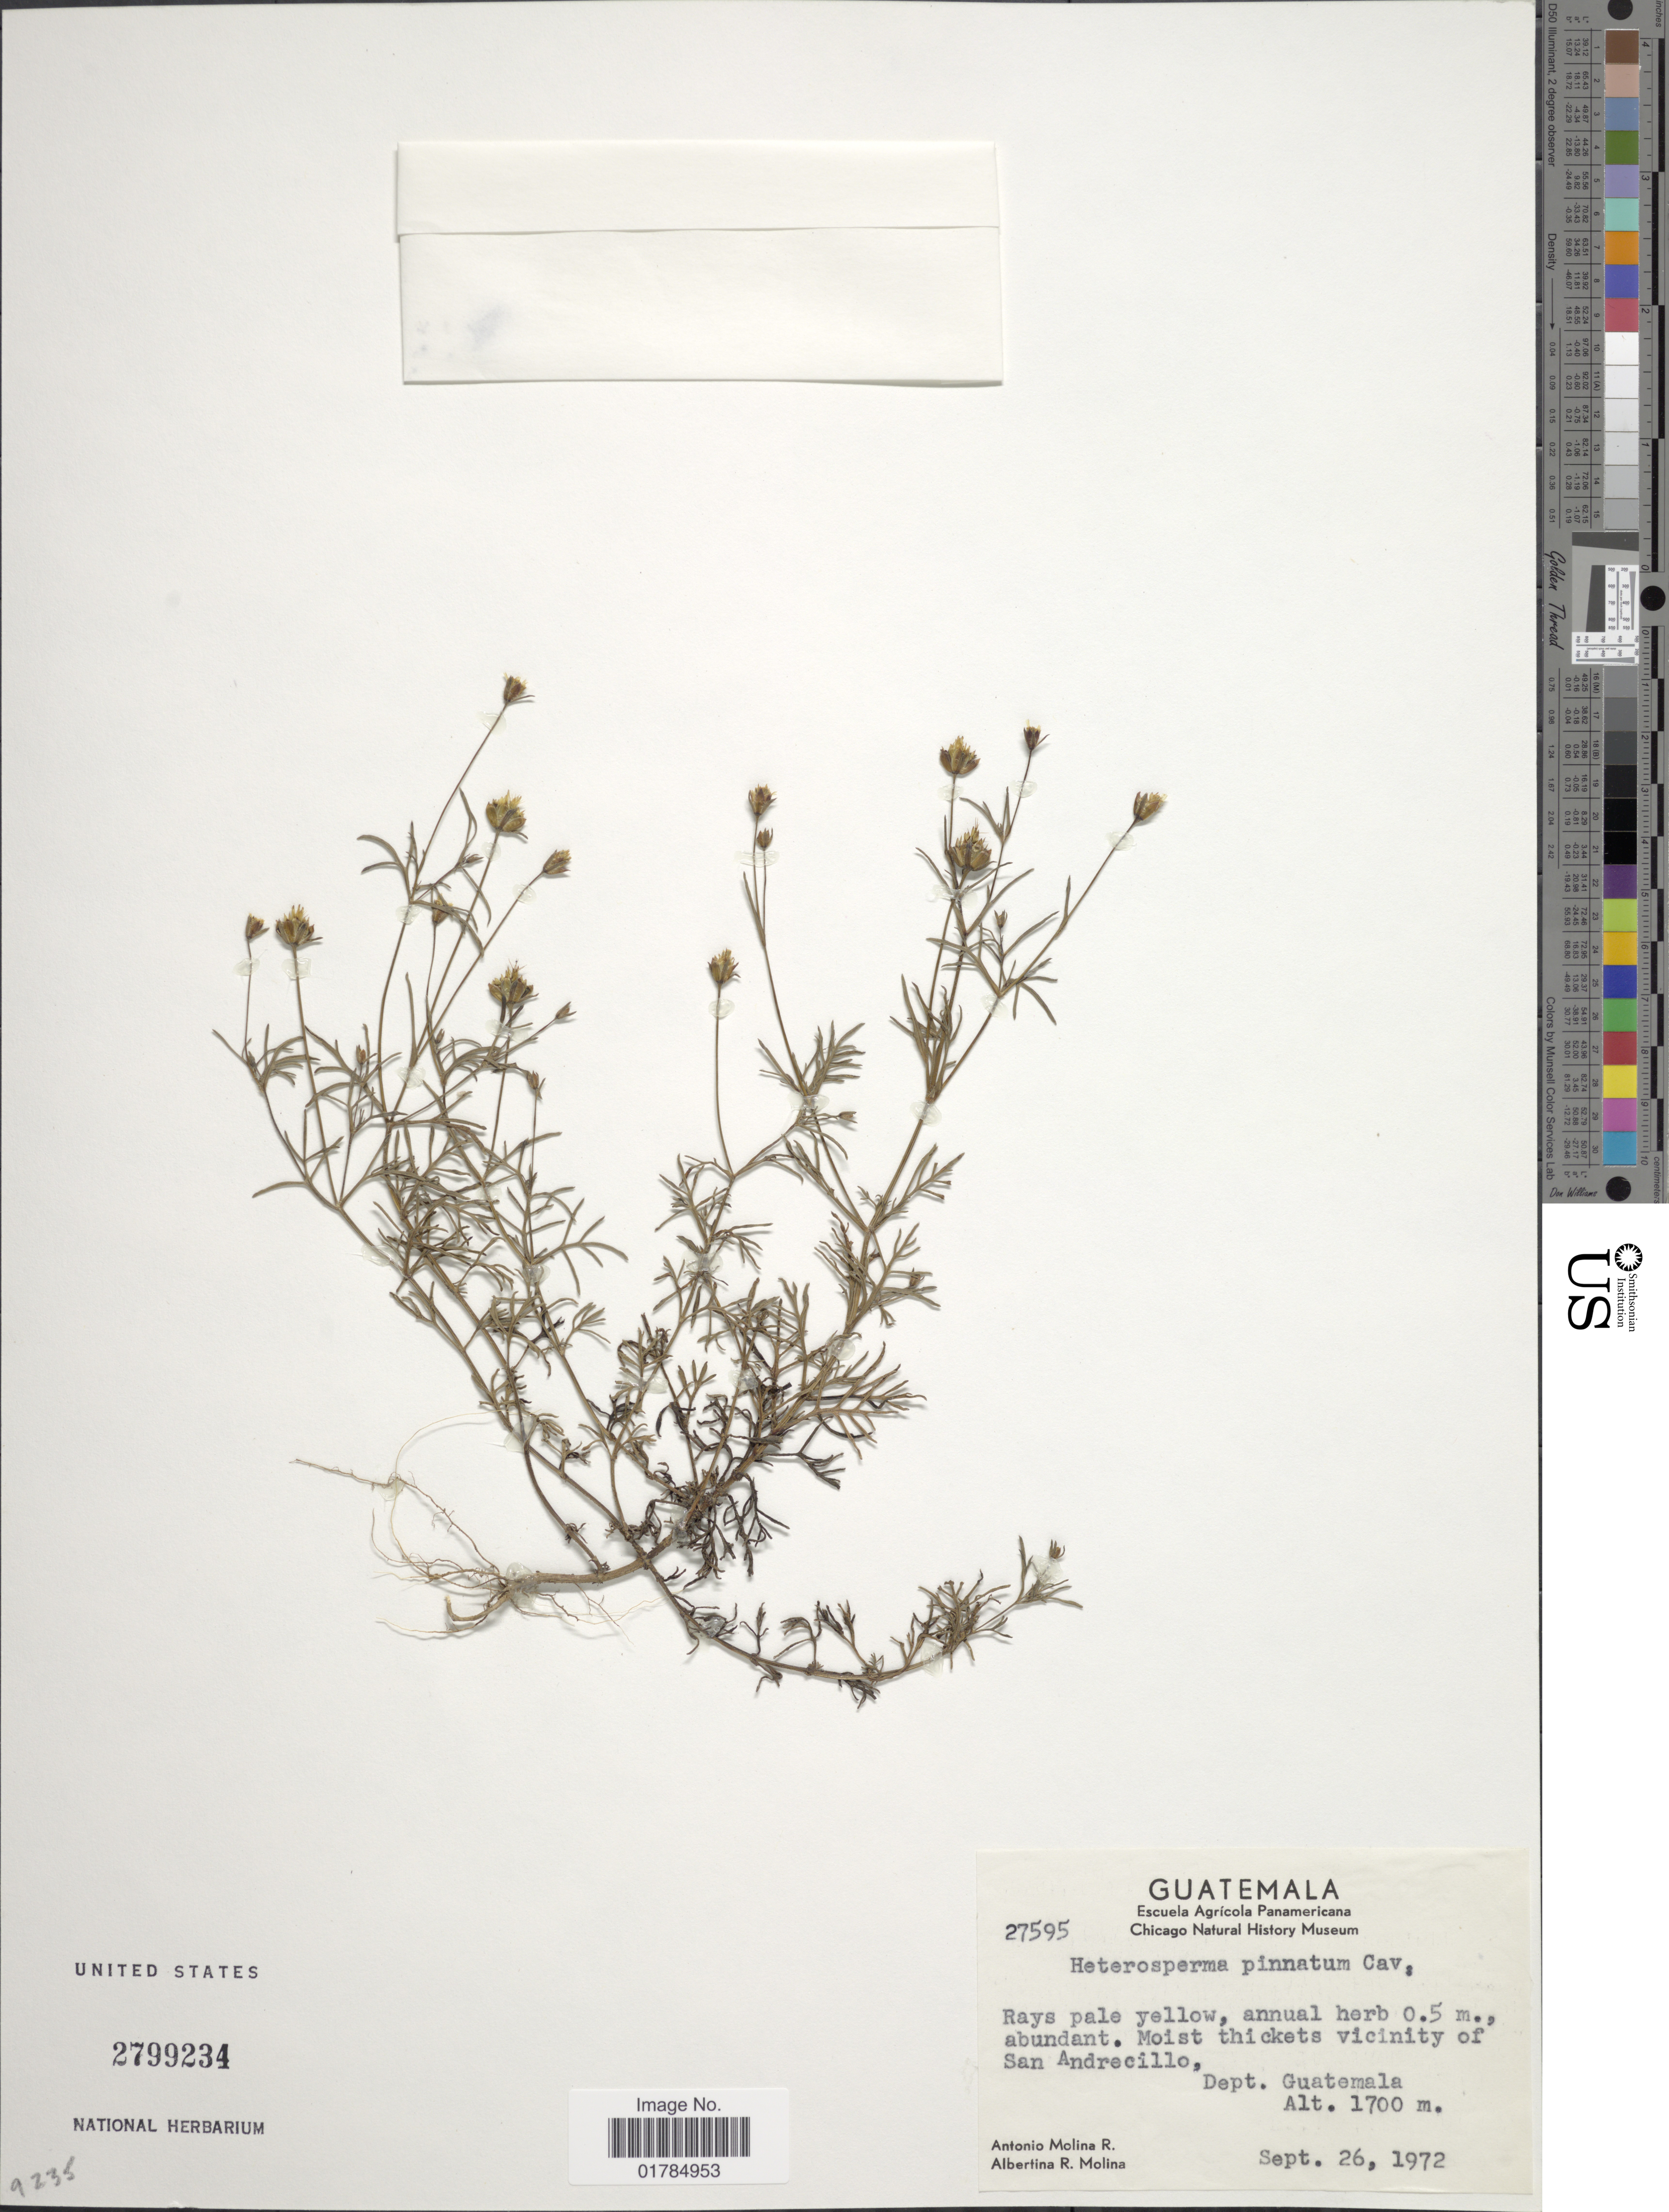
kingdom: Plantae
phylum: Tracheophyta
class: Magnoliopsida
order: Asterales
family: Asteraceae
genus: Heterosperma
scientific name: Heterosperma pinnatum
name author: Cav.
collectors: A. Molina R. & A. R. Molina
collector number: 27595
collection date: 1975-09-26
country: Guatemala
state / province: Guatemala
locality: Vicinity of San Andrecillo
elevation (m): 1700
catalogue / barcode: US 2799234